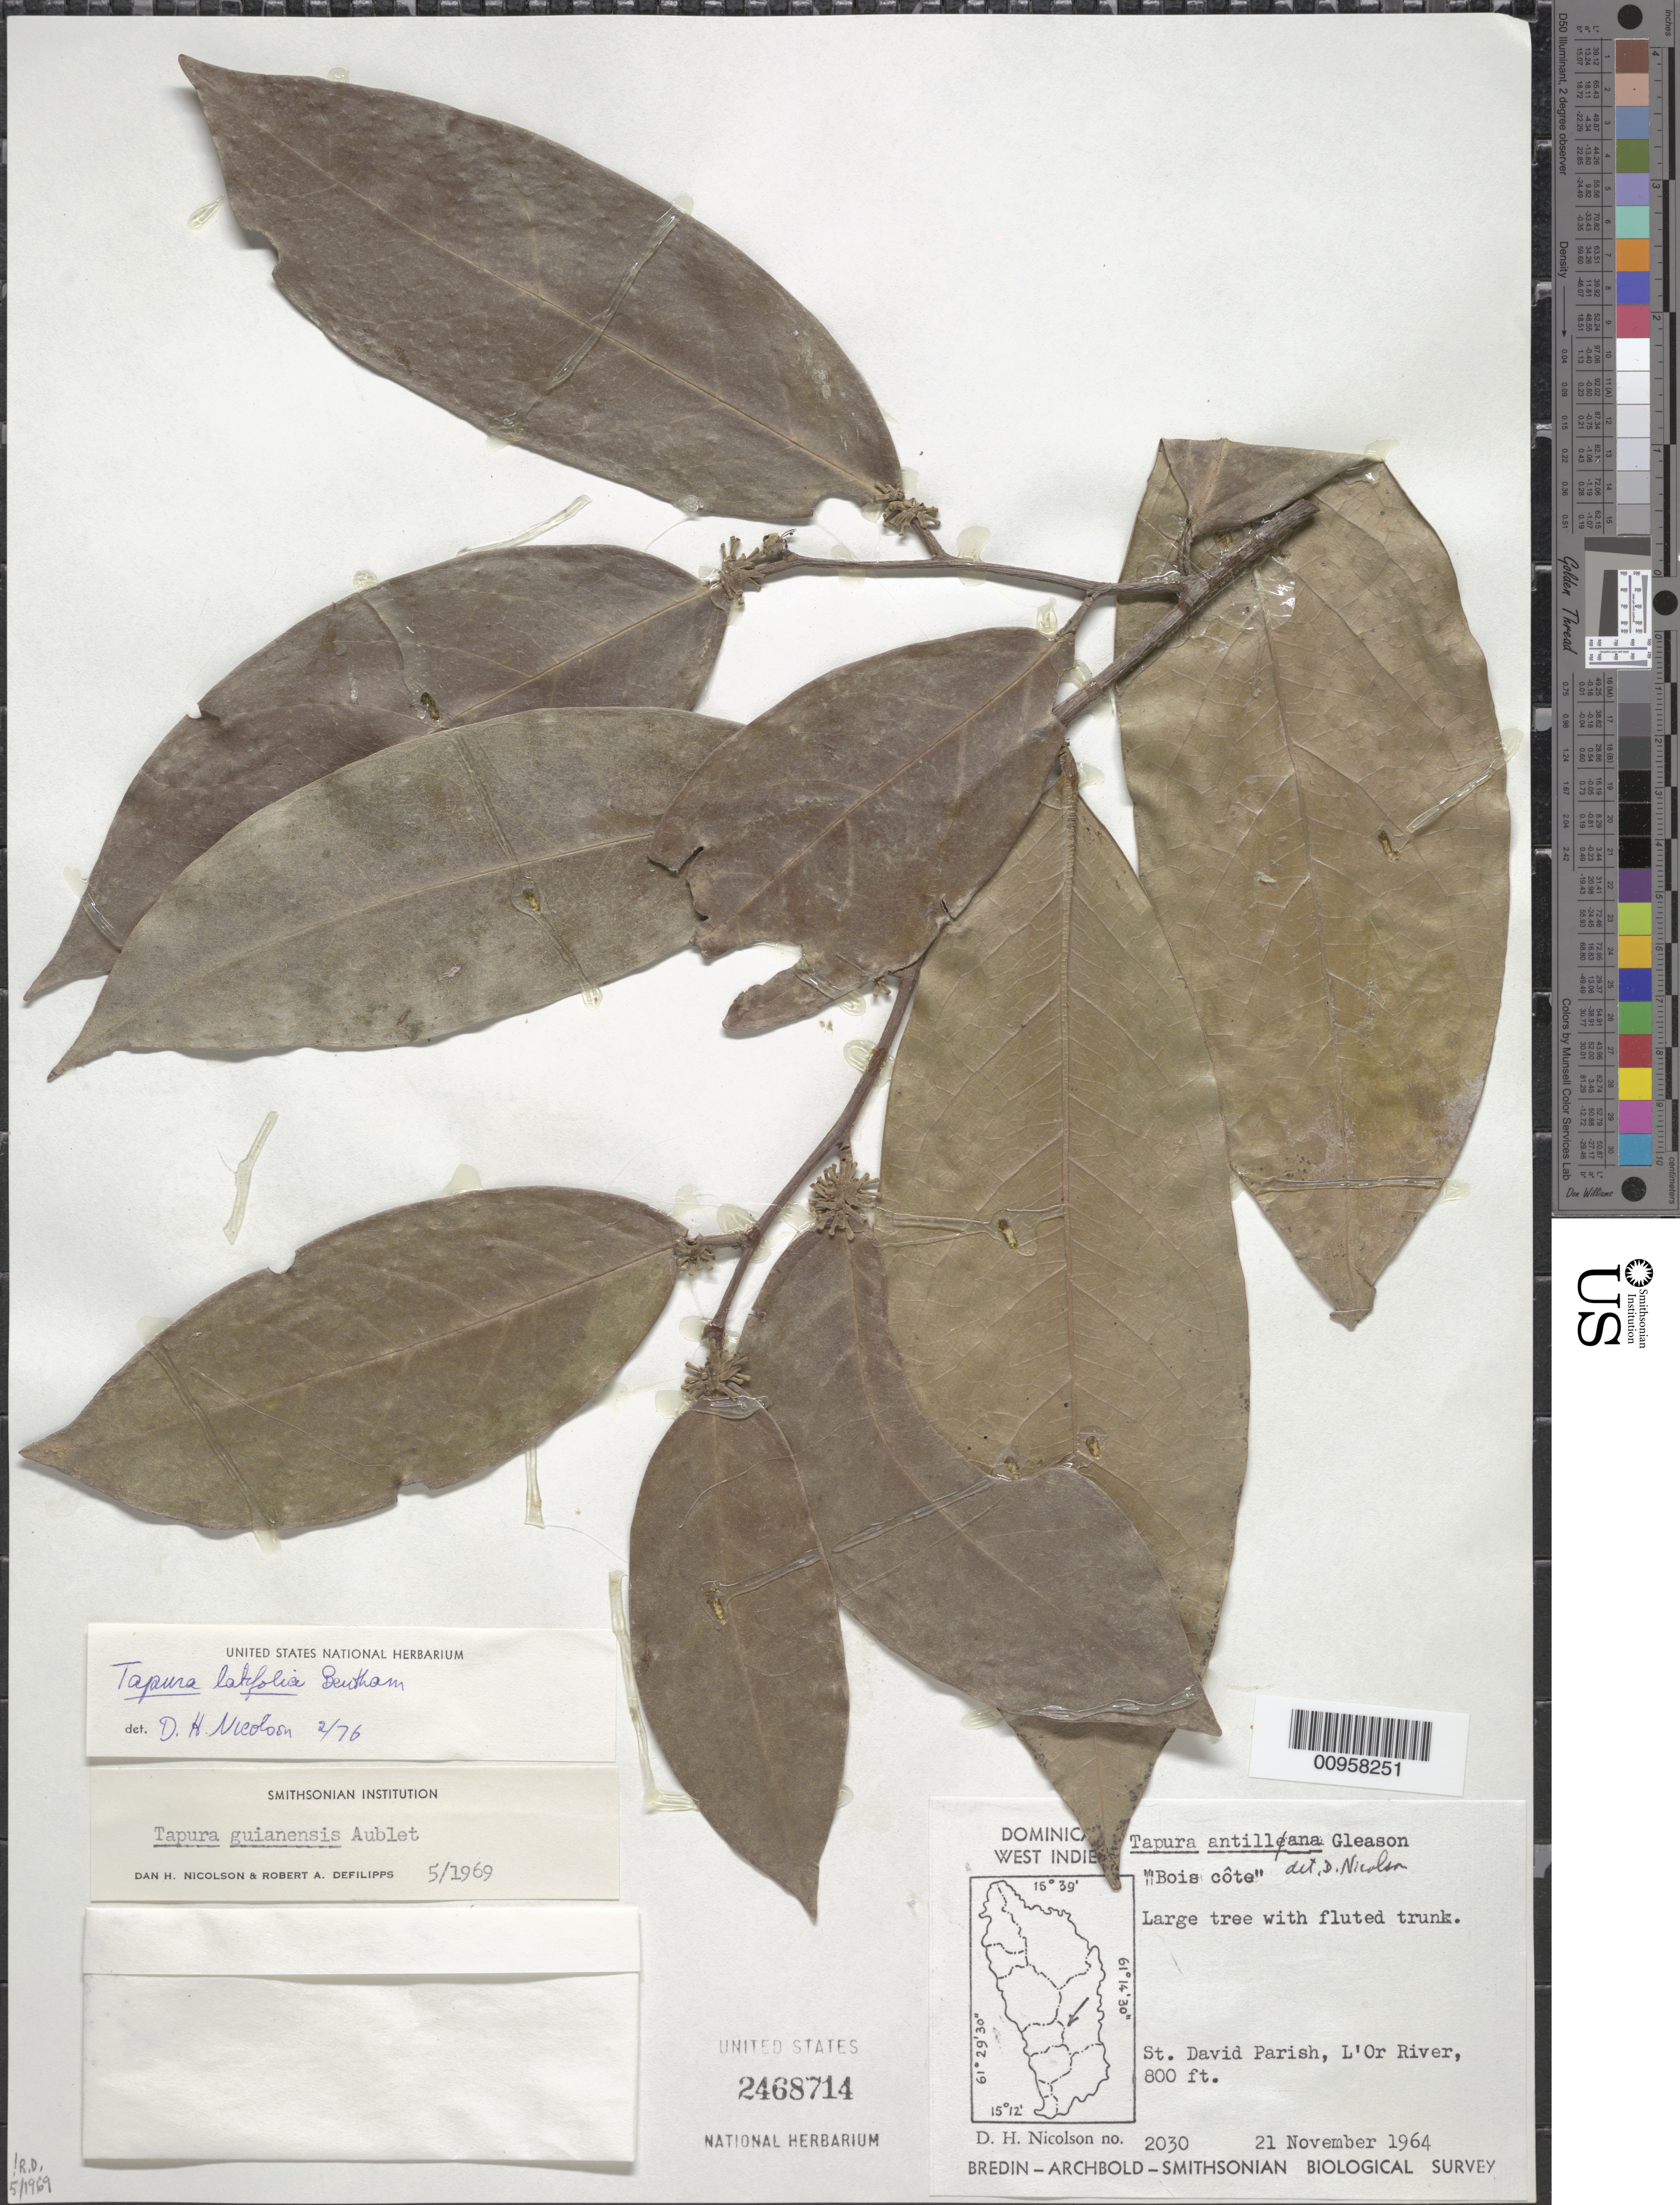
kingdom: Plantae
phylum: Tracheophyta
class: Magnoliopsida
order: Malpighiales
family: Dichapetalaceae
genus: Tapura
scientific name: Tapura latifolia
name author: Benth.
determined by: Nicolson, Dan H.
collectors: D. H. Nicolson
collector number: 2030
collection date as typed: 21 Nov 1964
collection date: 1964-11-21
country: Dominica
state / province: St. David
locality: L'Or River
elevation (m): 244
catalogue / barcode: US 2468714